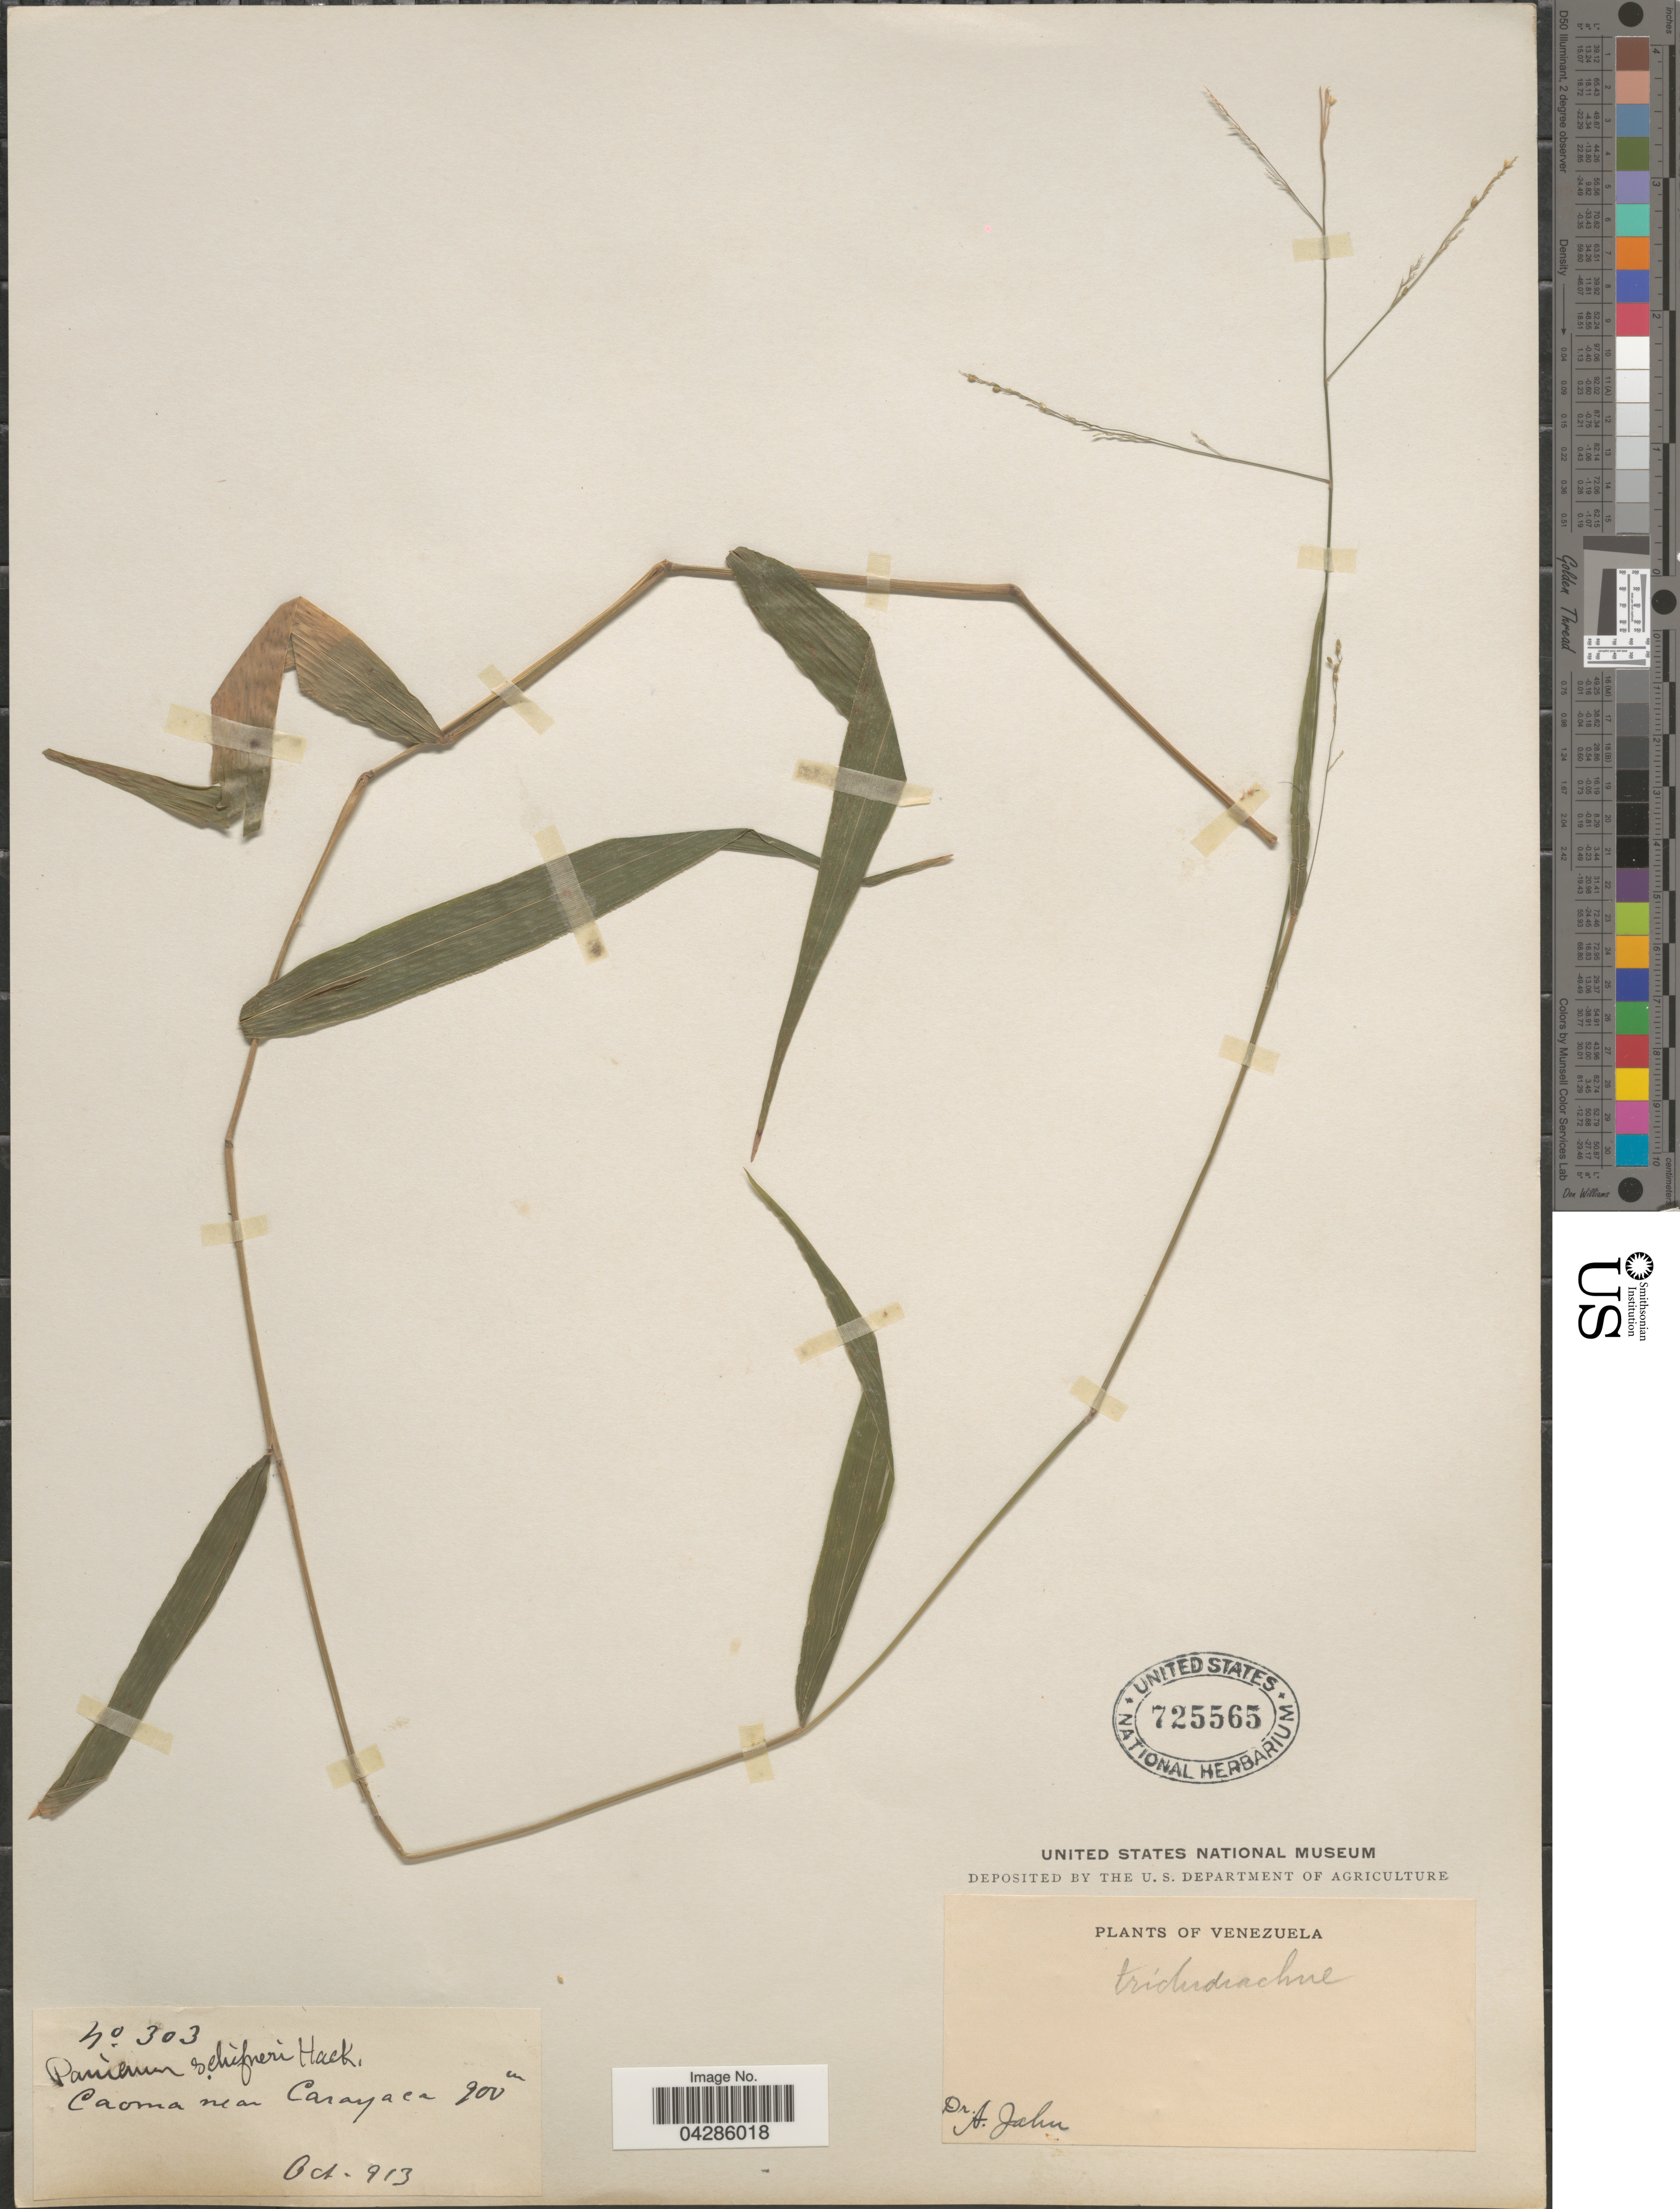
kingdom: Plantae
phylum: Tracheophyta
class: Liliopsida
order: Poales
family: Poaceae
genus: Morronea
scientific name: Morronea trichidiachnis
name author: (Döll) Zuloaga & Scataglini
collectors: A. Jahn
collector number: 303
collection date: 1913-10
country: Venezuela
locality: Caoma near Carayaca.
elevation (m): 900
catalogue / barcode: US 725565